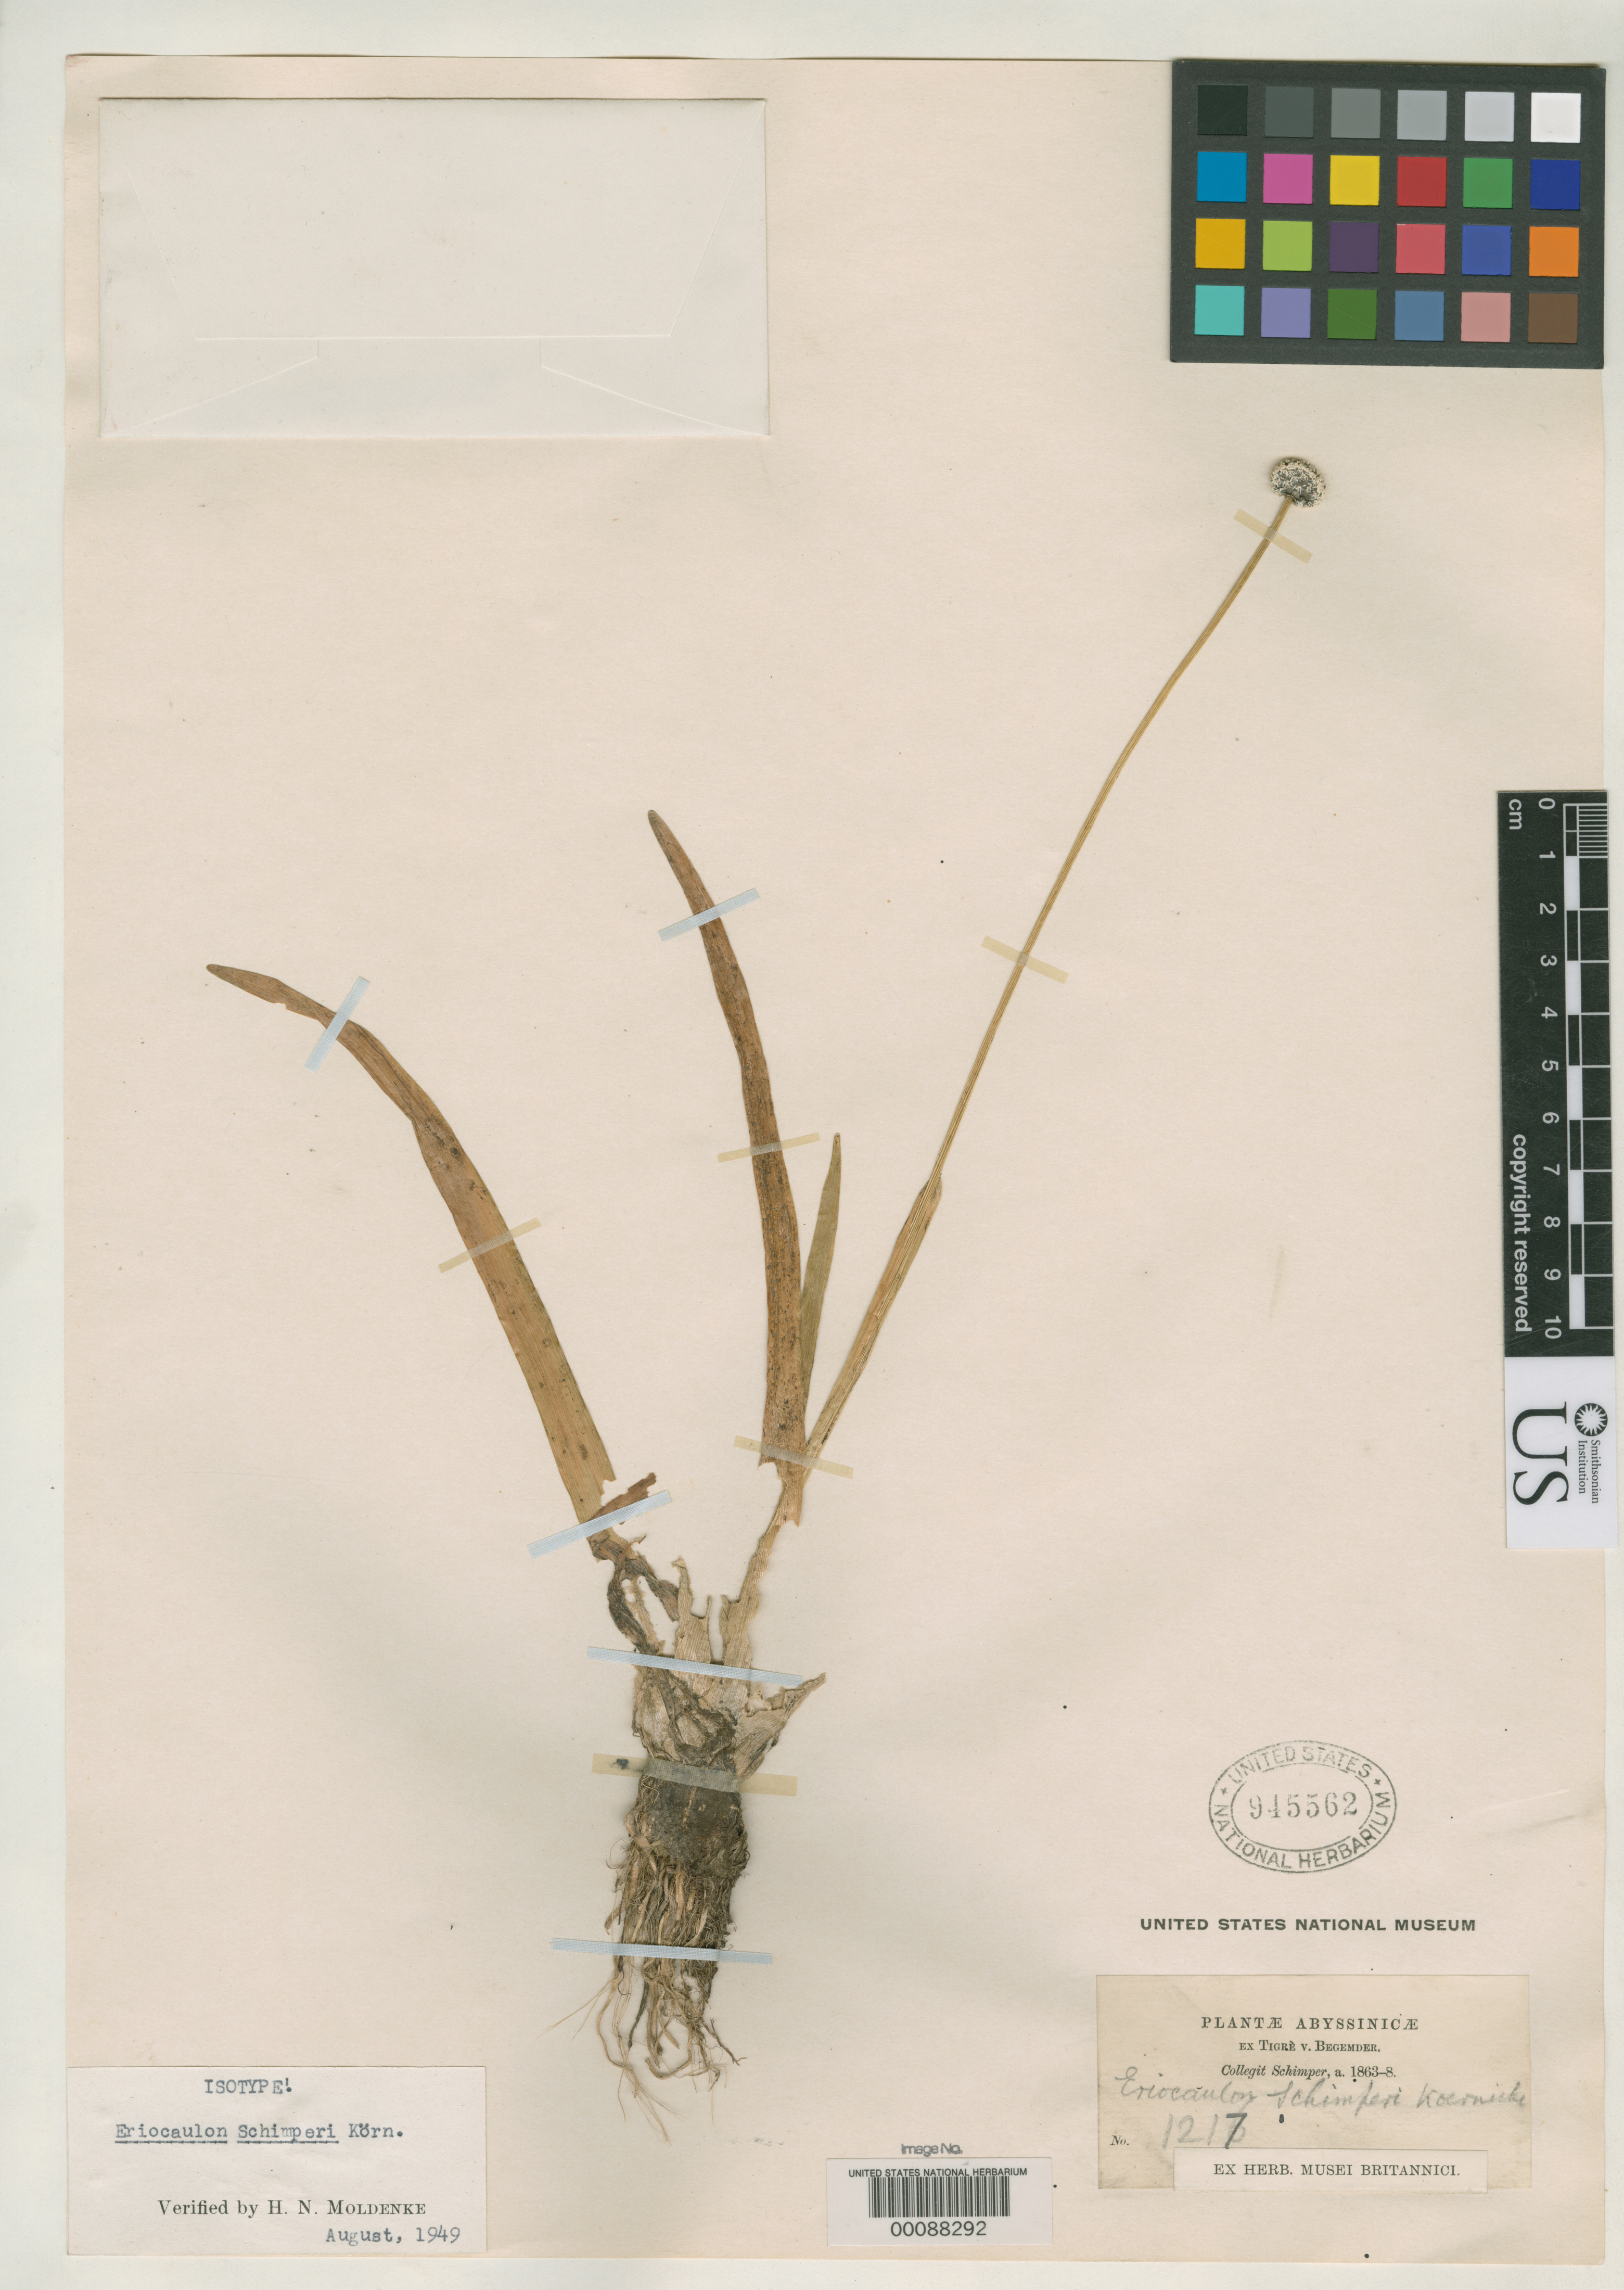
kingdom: Plantae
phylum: Tracheophyta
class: Liliopsida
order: Poales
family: Eriocaulaceae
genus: Eriocaulon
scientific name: Eriocaulon schimperi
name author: Körn. ex Ruhland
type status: Isotype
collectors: G. W. Schimper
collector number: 1217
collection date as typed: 1863 to -- --- 1868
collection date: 1863/1868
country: Ethiopia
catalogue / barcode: US 945562